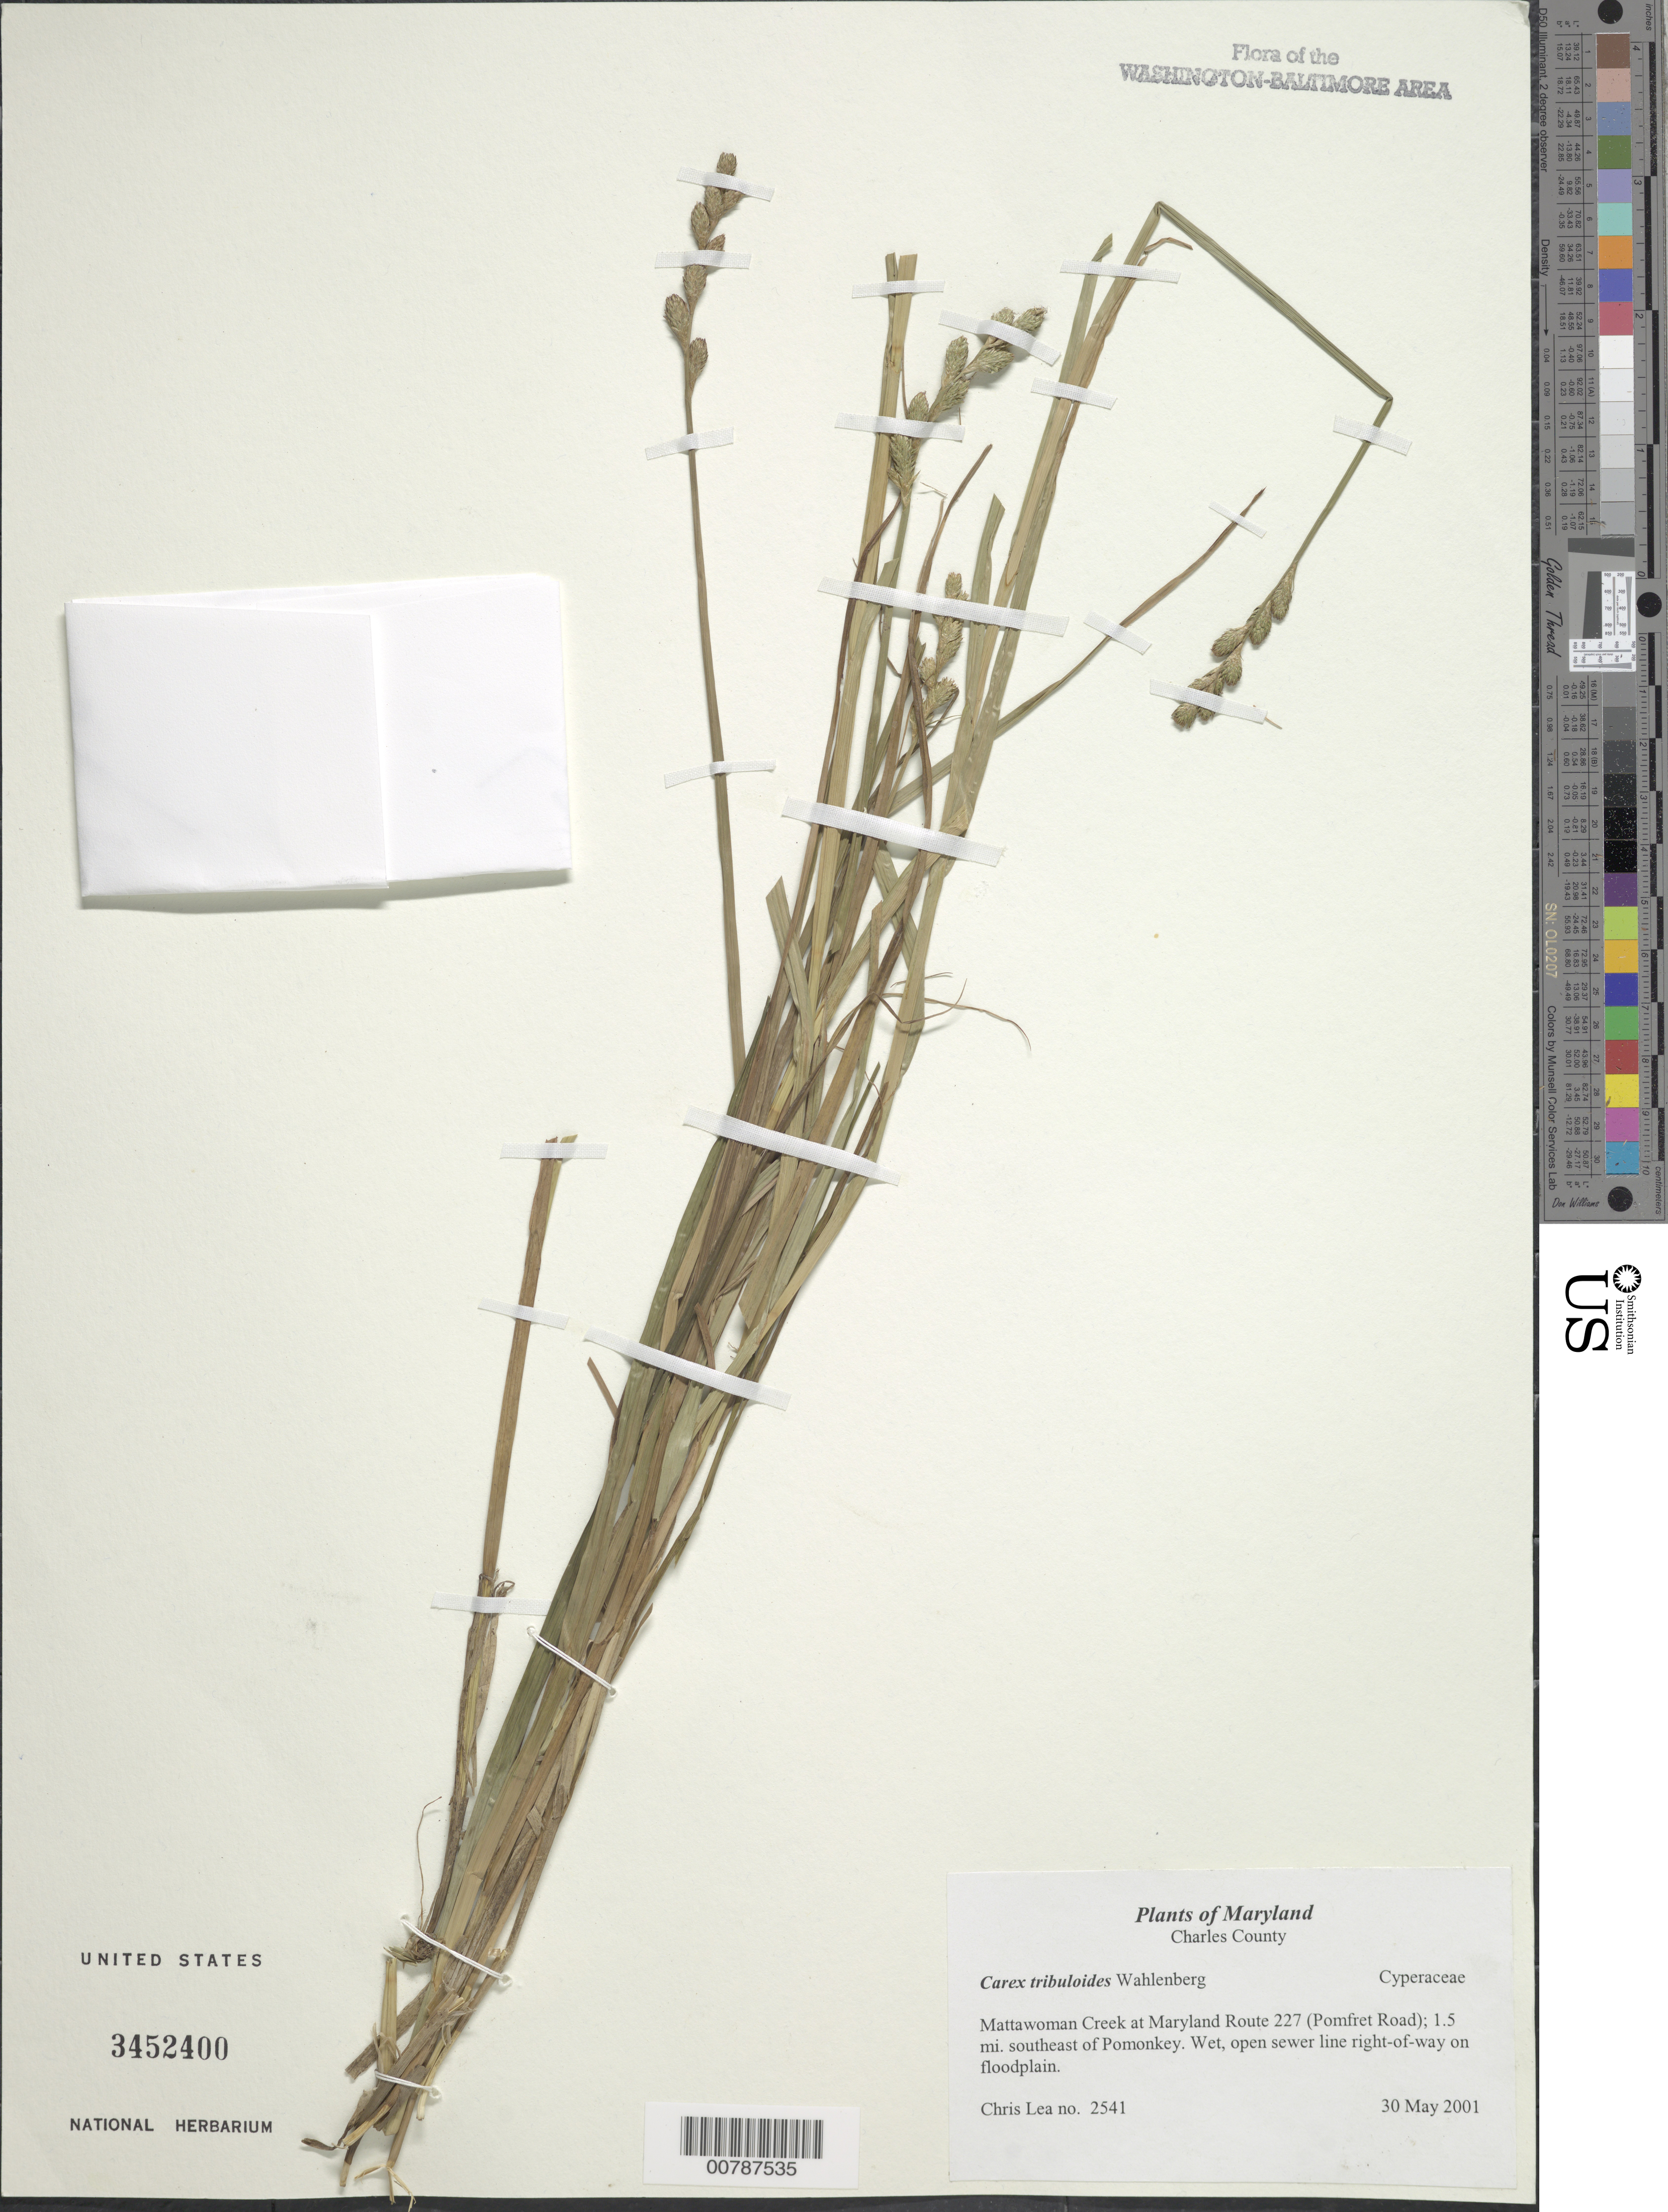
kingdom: Plantae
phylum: Tracheophyta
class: Liliopsida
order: Poales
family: Cyperaceae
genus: Carex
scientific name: Carex tribuloides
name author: Wahlenb.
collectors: C. Lea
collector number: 2541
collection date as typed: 30 May 2001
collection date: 2001-05-30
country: United States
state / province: Maryland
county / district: Charles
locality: Mattawoman Creek at Maryland Route 227 (Pomfret Road); 1.5 mi. southeast of Pomonkey.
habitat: Wet, open sewer line right-of-way on floodplain.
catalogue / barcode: US 3452400